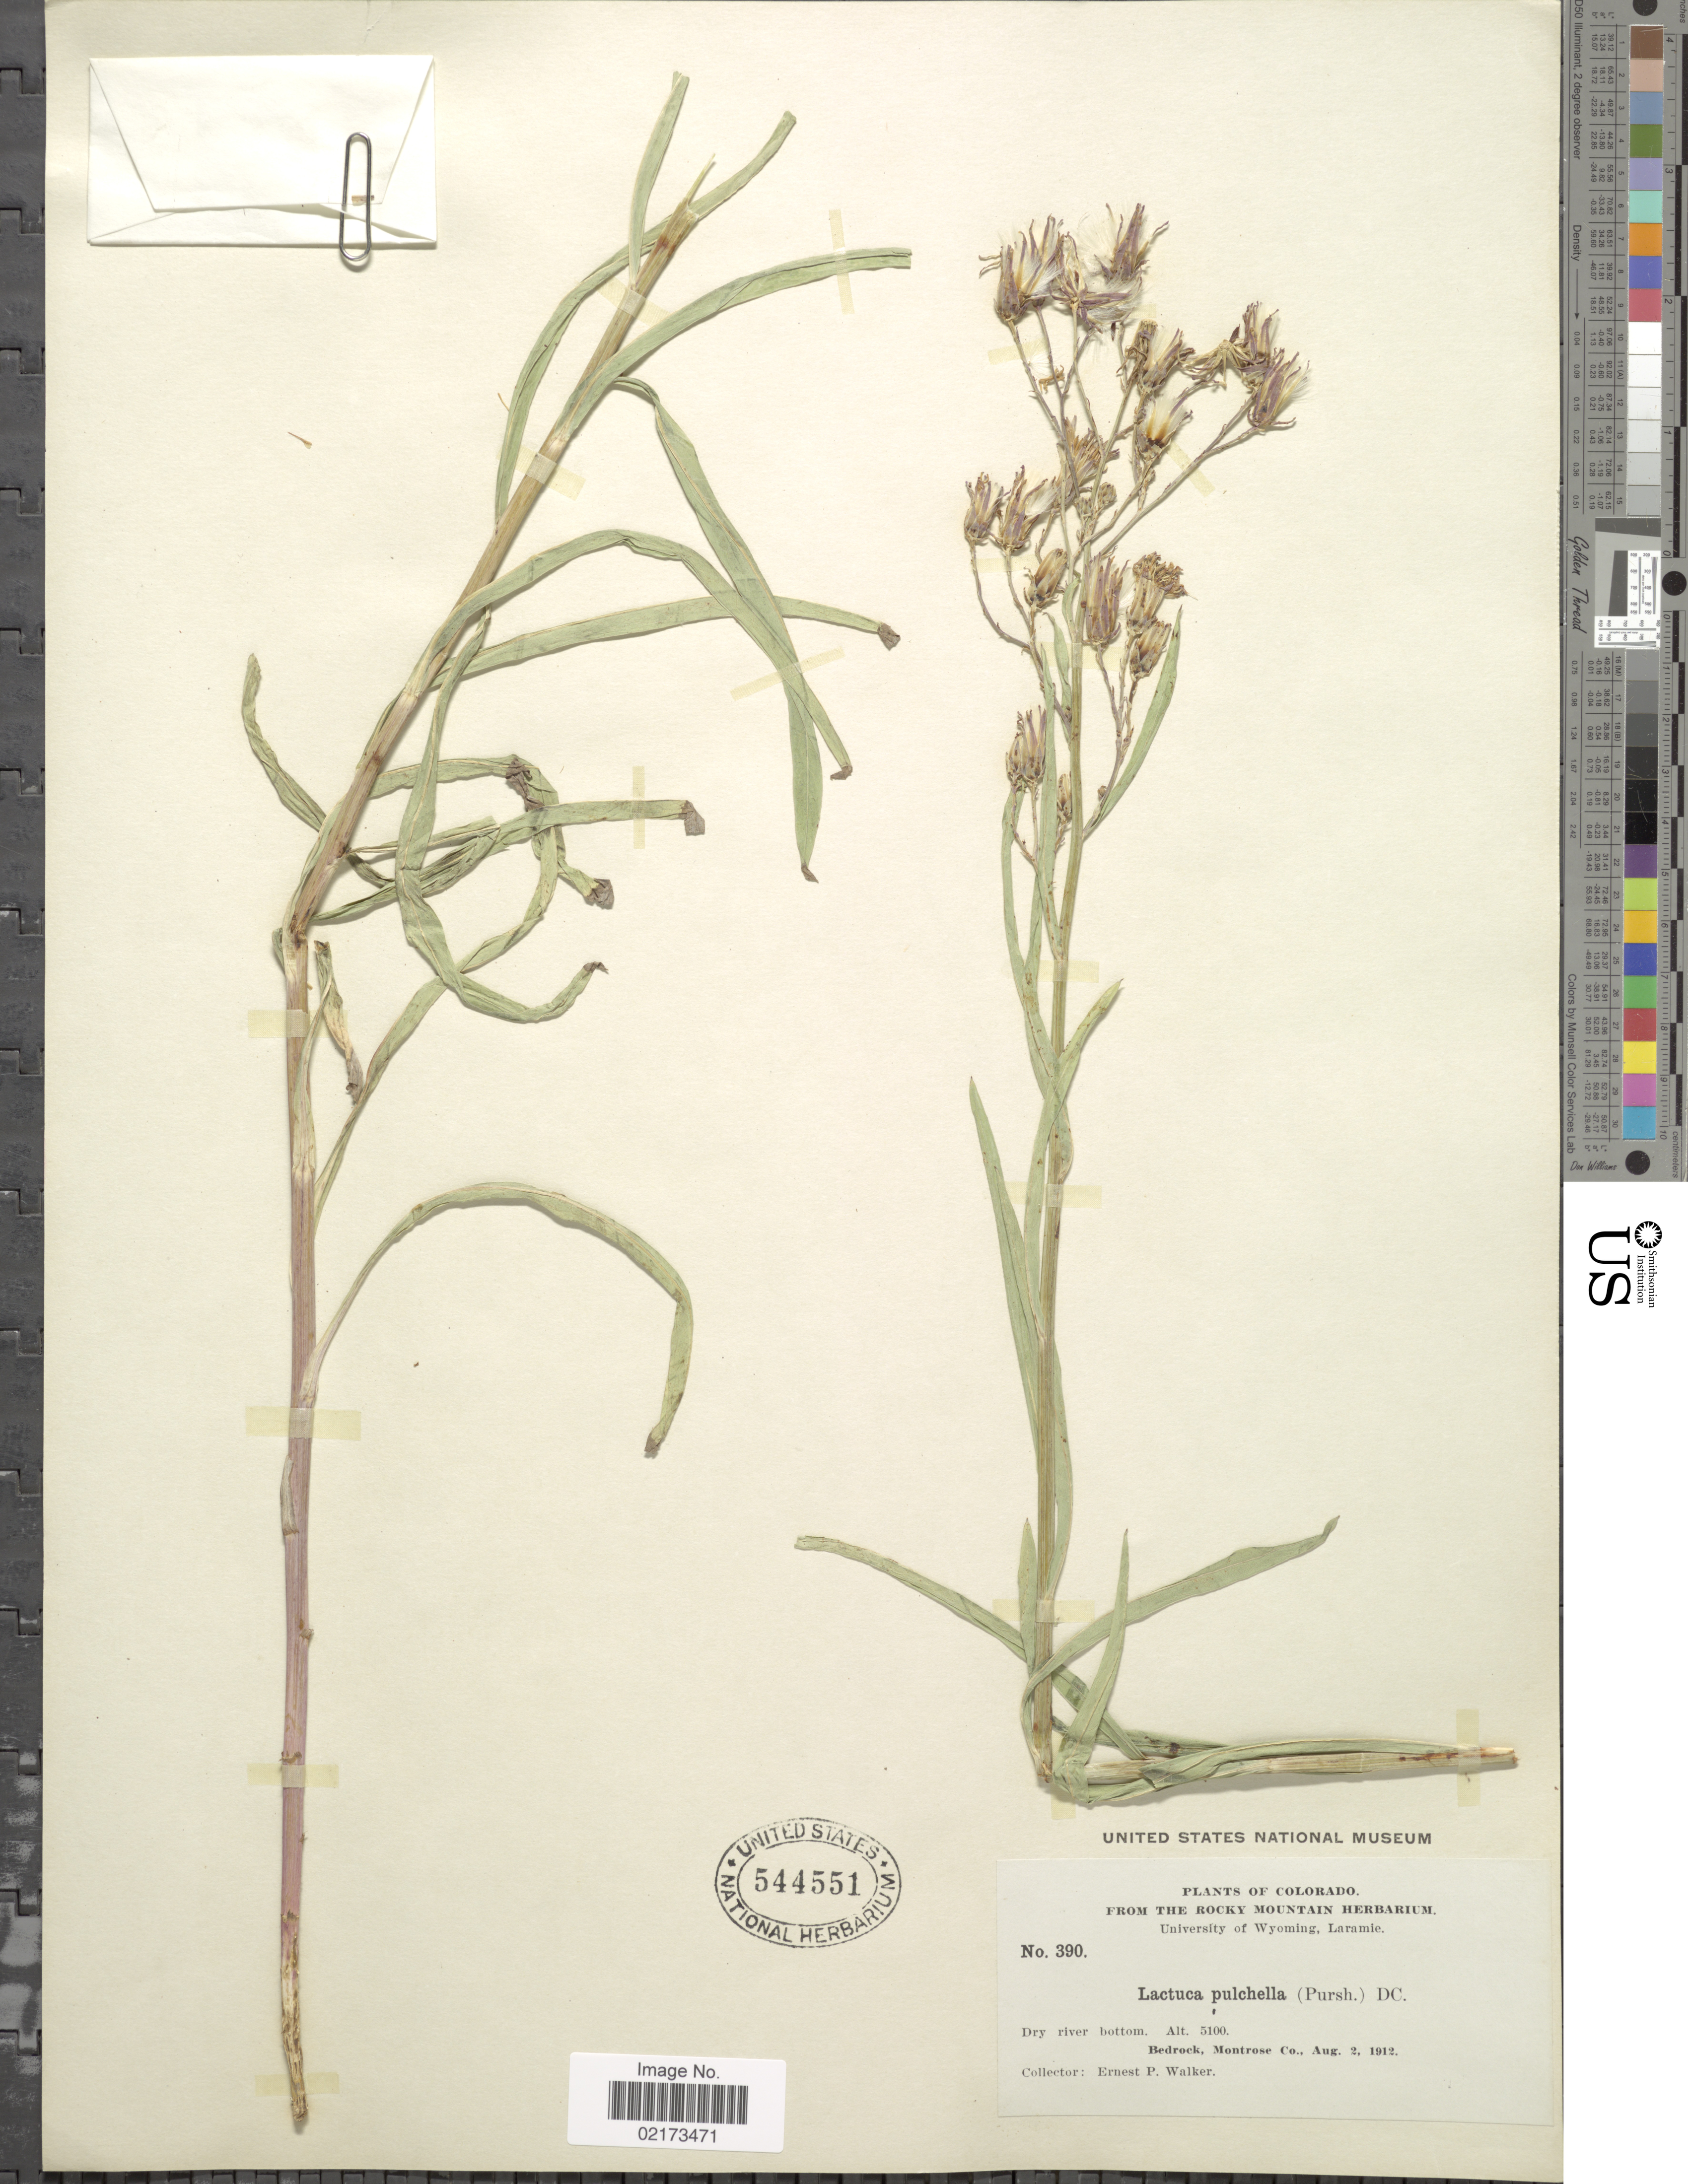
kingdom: Plantae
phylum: Tracheophyta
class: Magnoliopsida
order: Asterales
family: Asteraceae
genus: Lactuca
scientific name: Lactuca tatarica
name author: (L.) C.A. Mey.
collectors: E. P. Walker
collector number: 390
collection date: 1912-08-02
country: United States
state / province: Colorado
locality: Bedrock, Montrose Co.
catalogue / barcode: US 544551